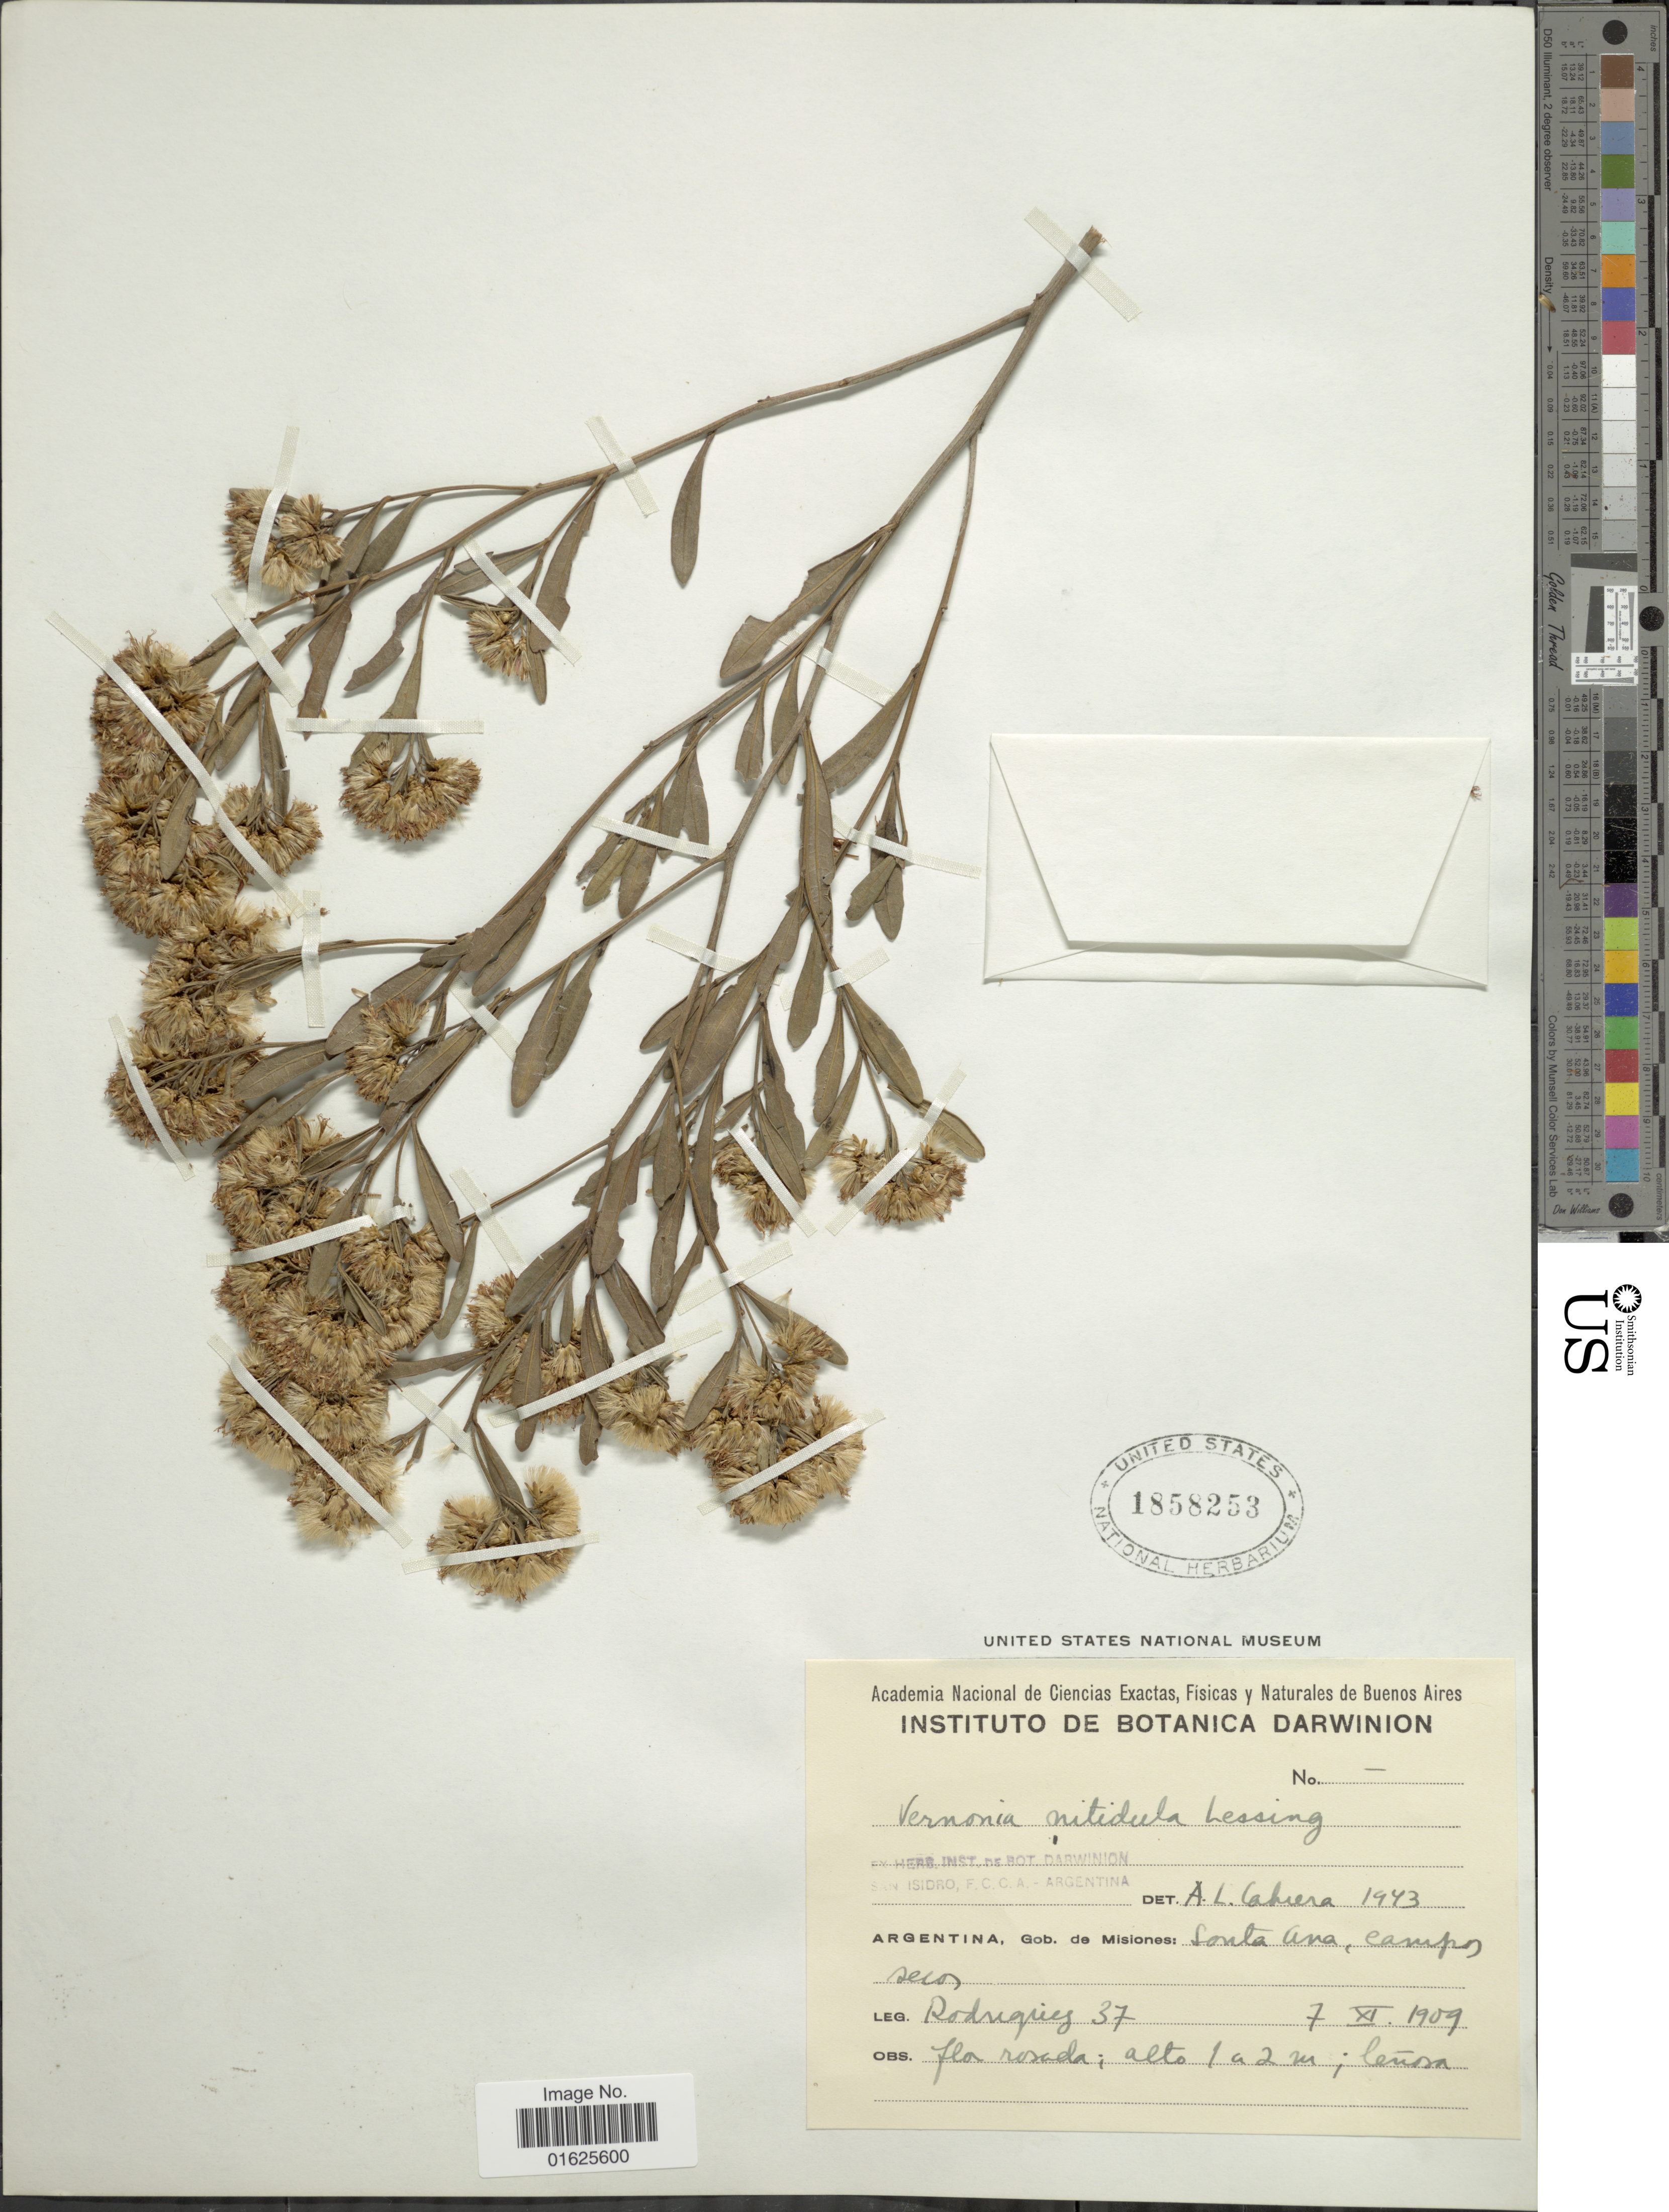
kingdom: Plantae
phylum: Tracheophyta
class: Magnoliopsida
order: Asterales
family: Asteraceae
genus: Vernonanthura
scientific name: Vernonanthura nitidula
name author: (Less.) H. Rob.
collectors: Rodriguez, --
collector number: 37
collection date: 1909-11-07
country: Argentina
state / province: Misiones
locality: Gob de Misiones: Santa Ana, canpos secos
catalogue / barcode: US 1858253